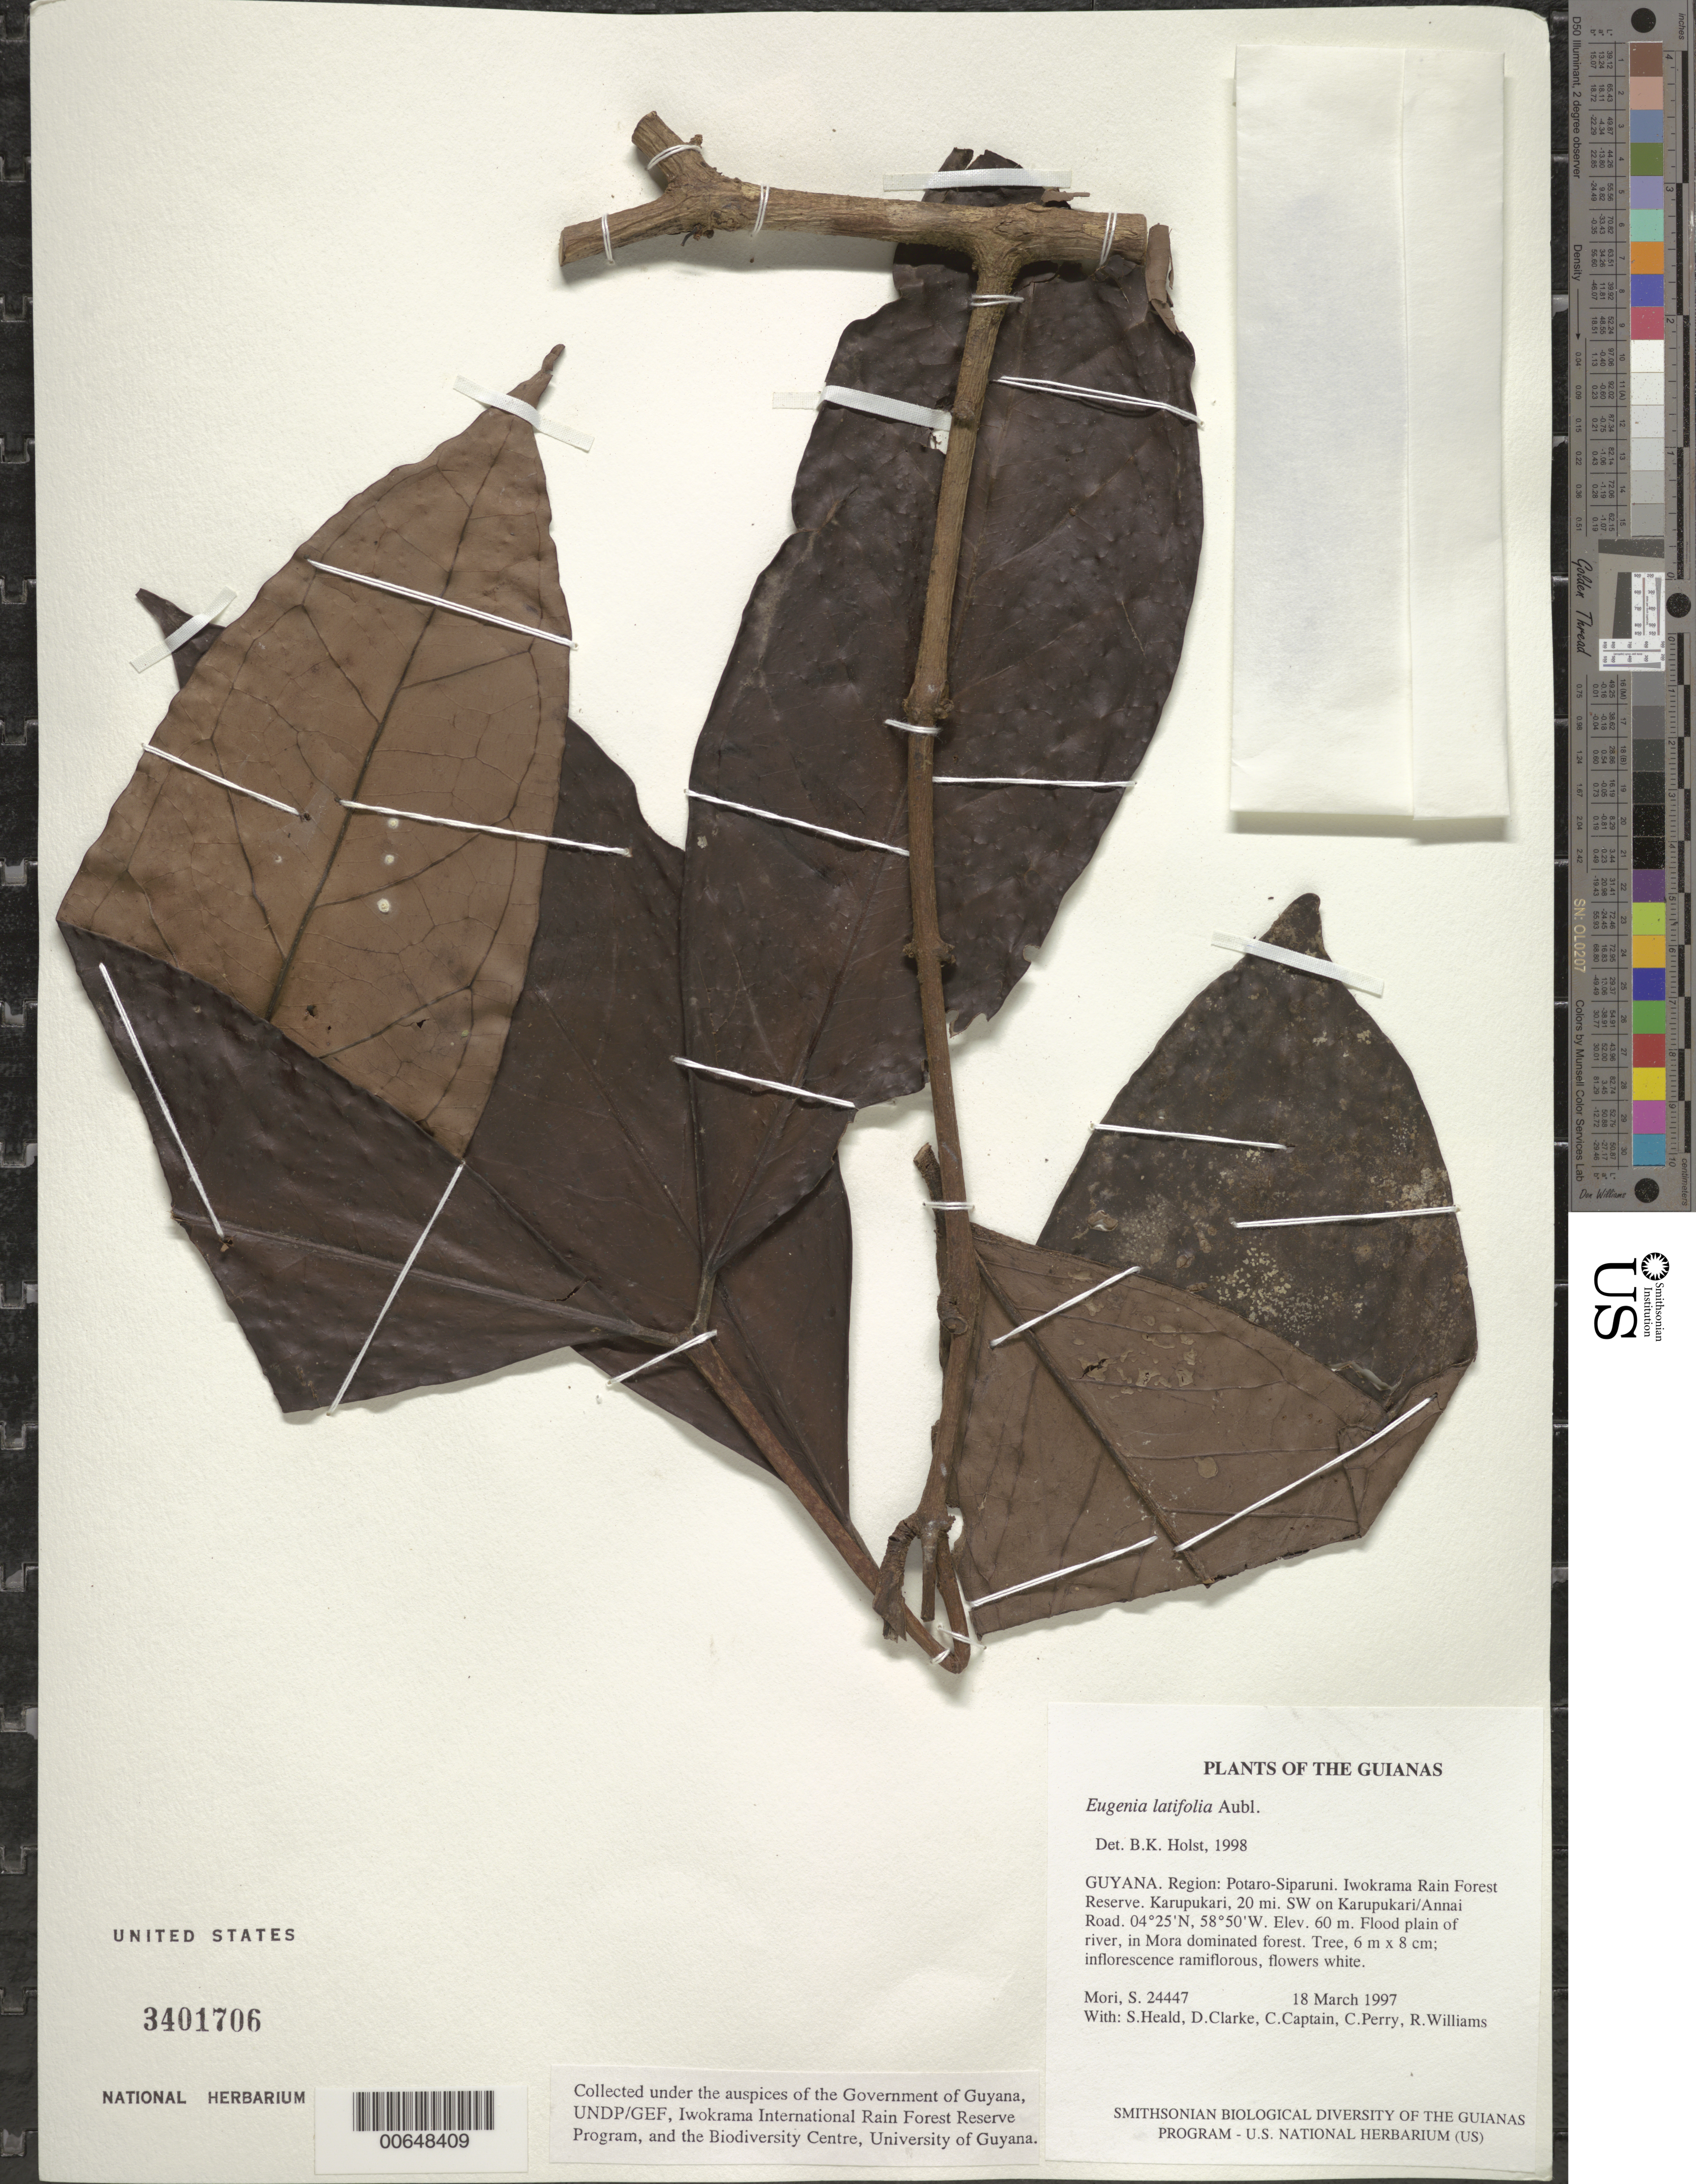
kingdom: Plantae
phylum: Tracheophyta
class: Magnoliopsida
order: Myrtales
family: Myrtaceae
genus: Eugenia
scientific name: Eugenia latifolia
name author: Aubl.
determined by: Holst, Bruce K.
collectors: S. Mori, S. Heald, D. Clarke, C. Captain, C. Perry & R. Williams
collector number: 24447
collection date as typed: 18 March 1997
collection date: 1997-03-18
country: Guyana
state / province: Potaro-Siparuni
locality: Iwokrama Rain Forest Reserve. Karupukari, 20 mi. SW on Karupukari/Annai Road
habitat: Flood plain of river, in Mora dominated forest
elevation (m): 60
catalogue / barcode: US 3401706